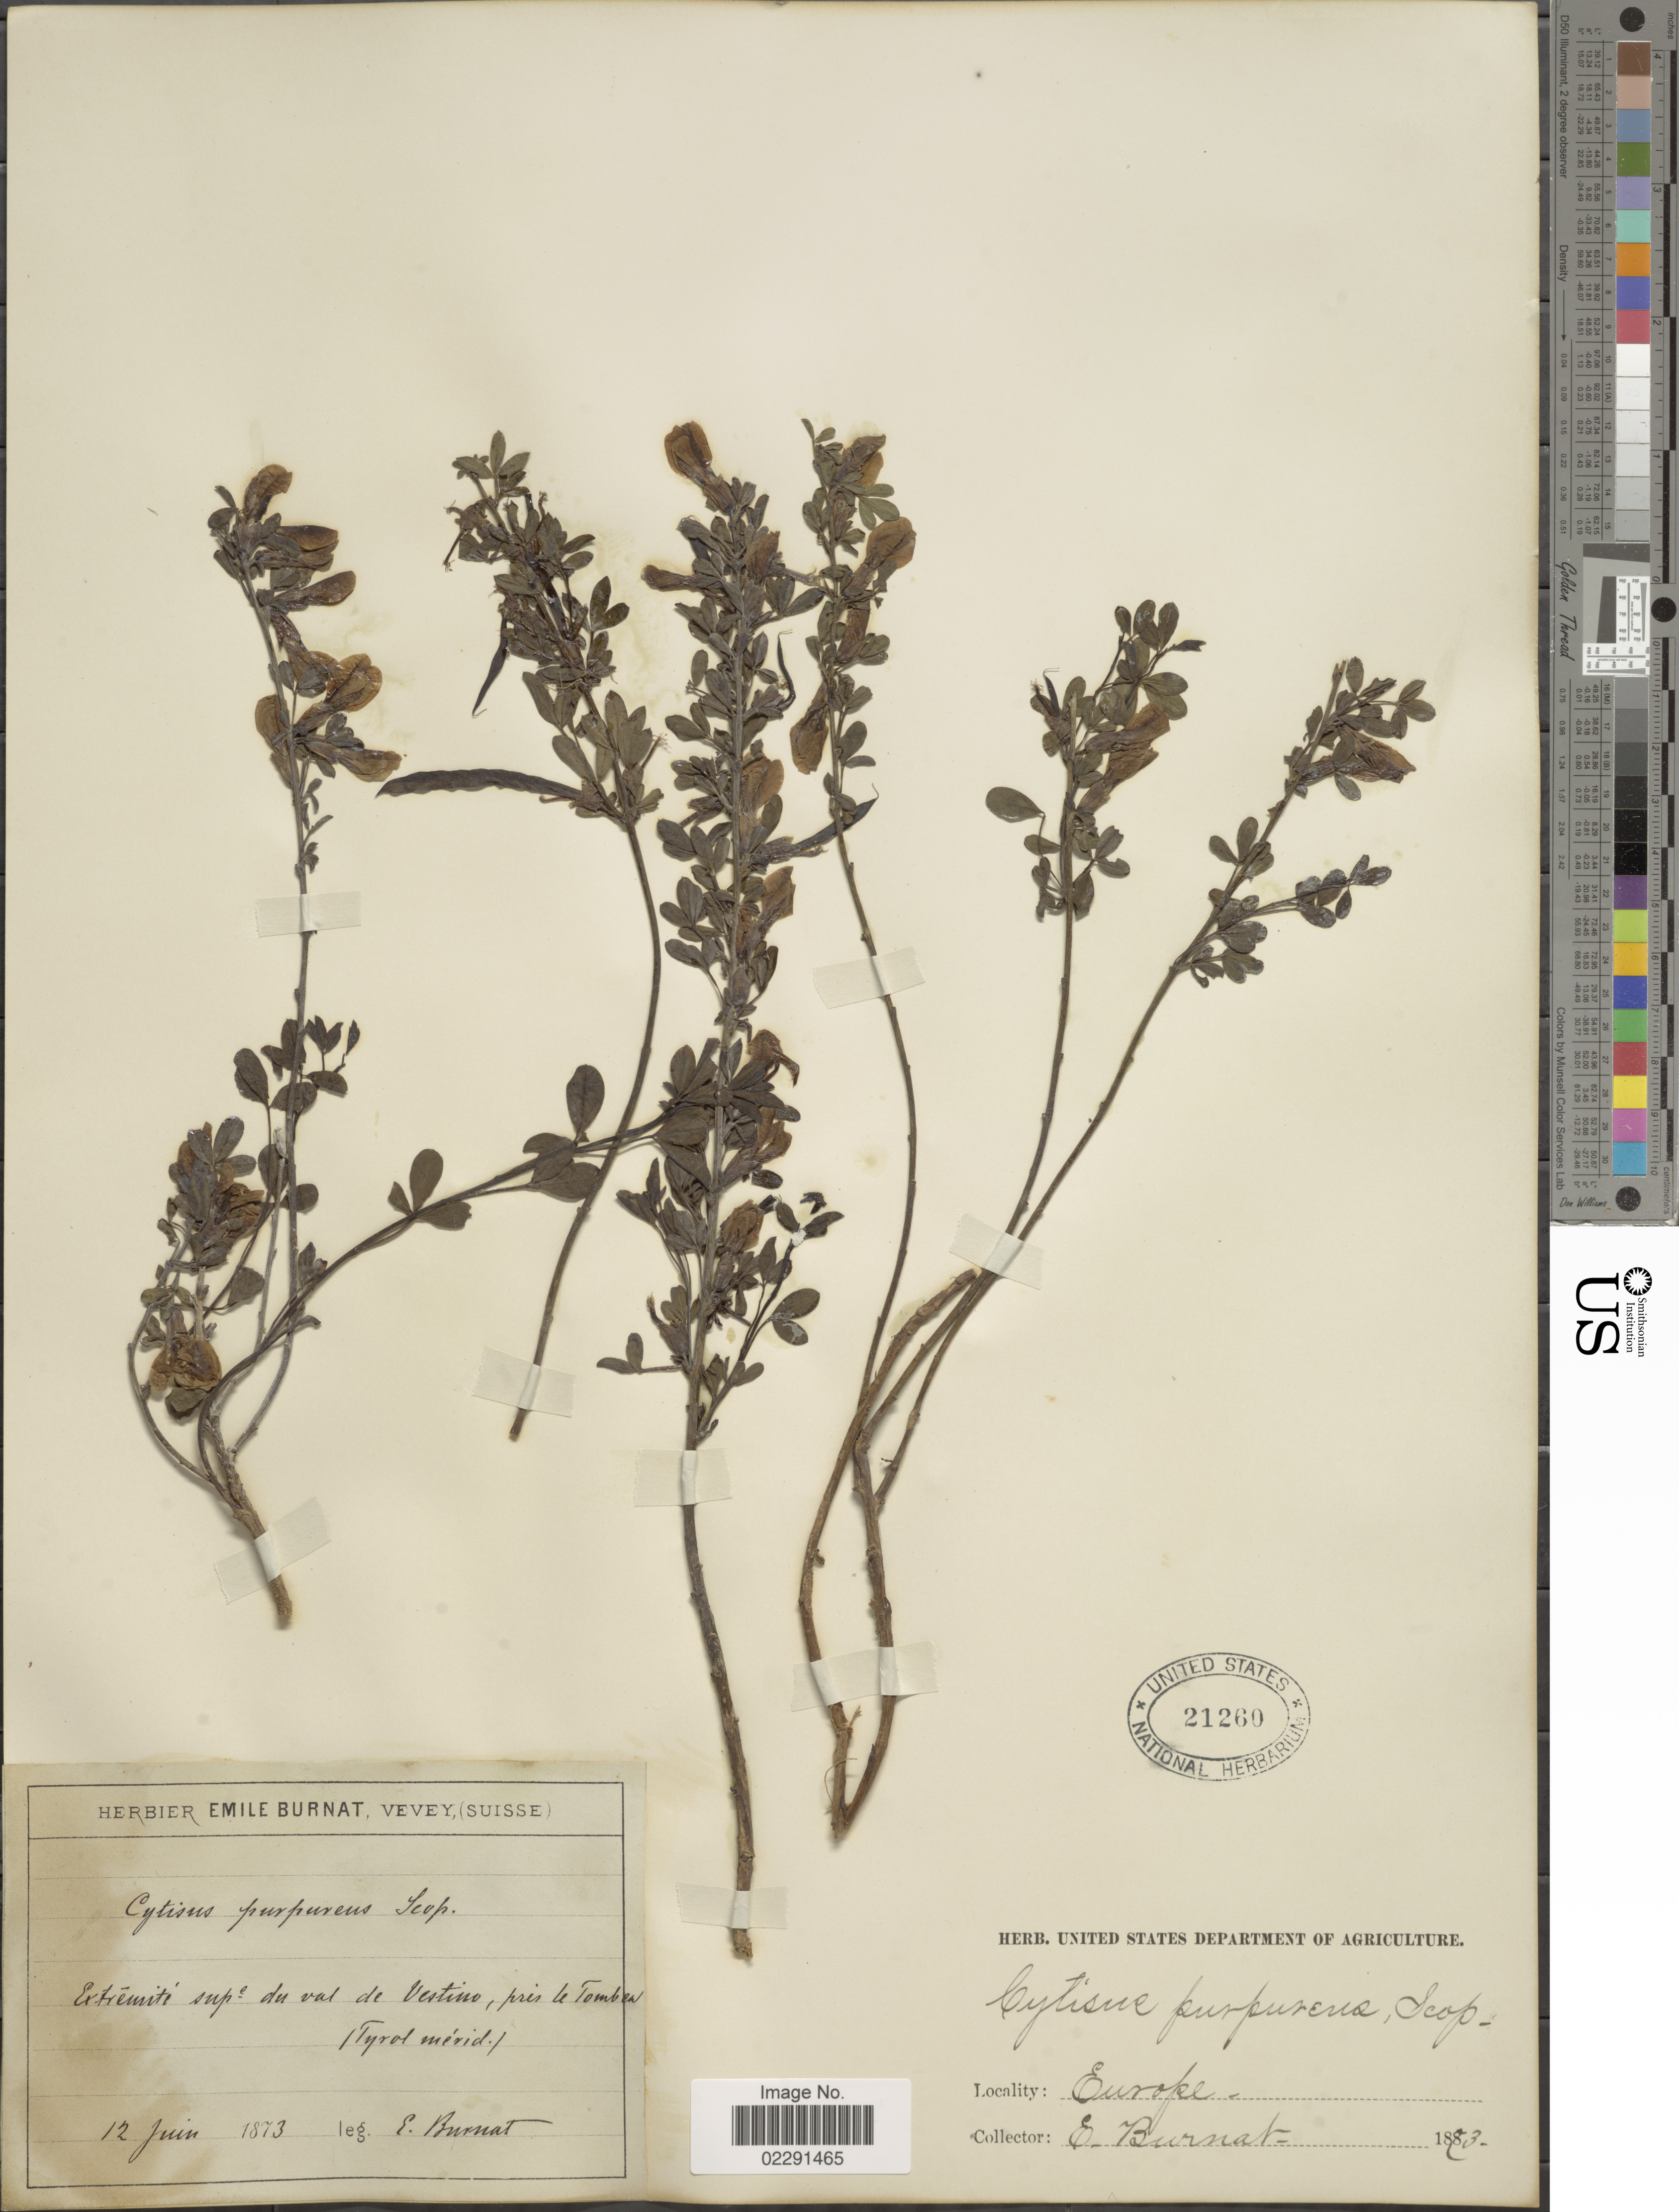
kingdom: Plantae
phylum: Tracheophyta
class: Magnoliopsida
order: Fabales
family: Fabaceae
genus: Cytisus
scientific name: Cytisus purpureus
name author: Scop.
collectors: E. Burnat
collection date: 1873-06-12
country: Italy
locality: Extremite dup e du val de Vestino, pres le Tombea (Tyrol merid.).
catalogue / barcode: US 21260